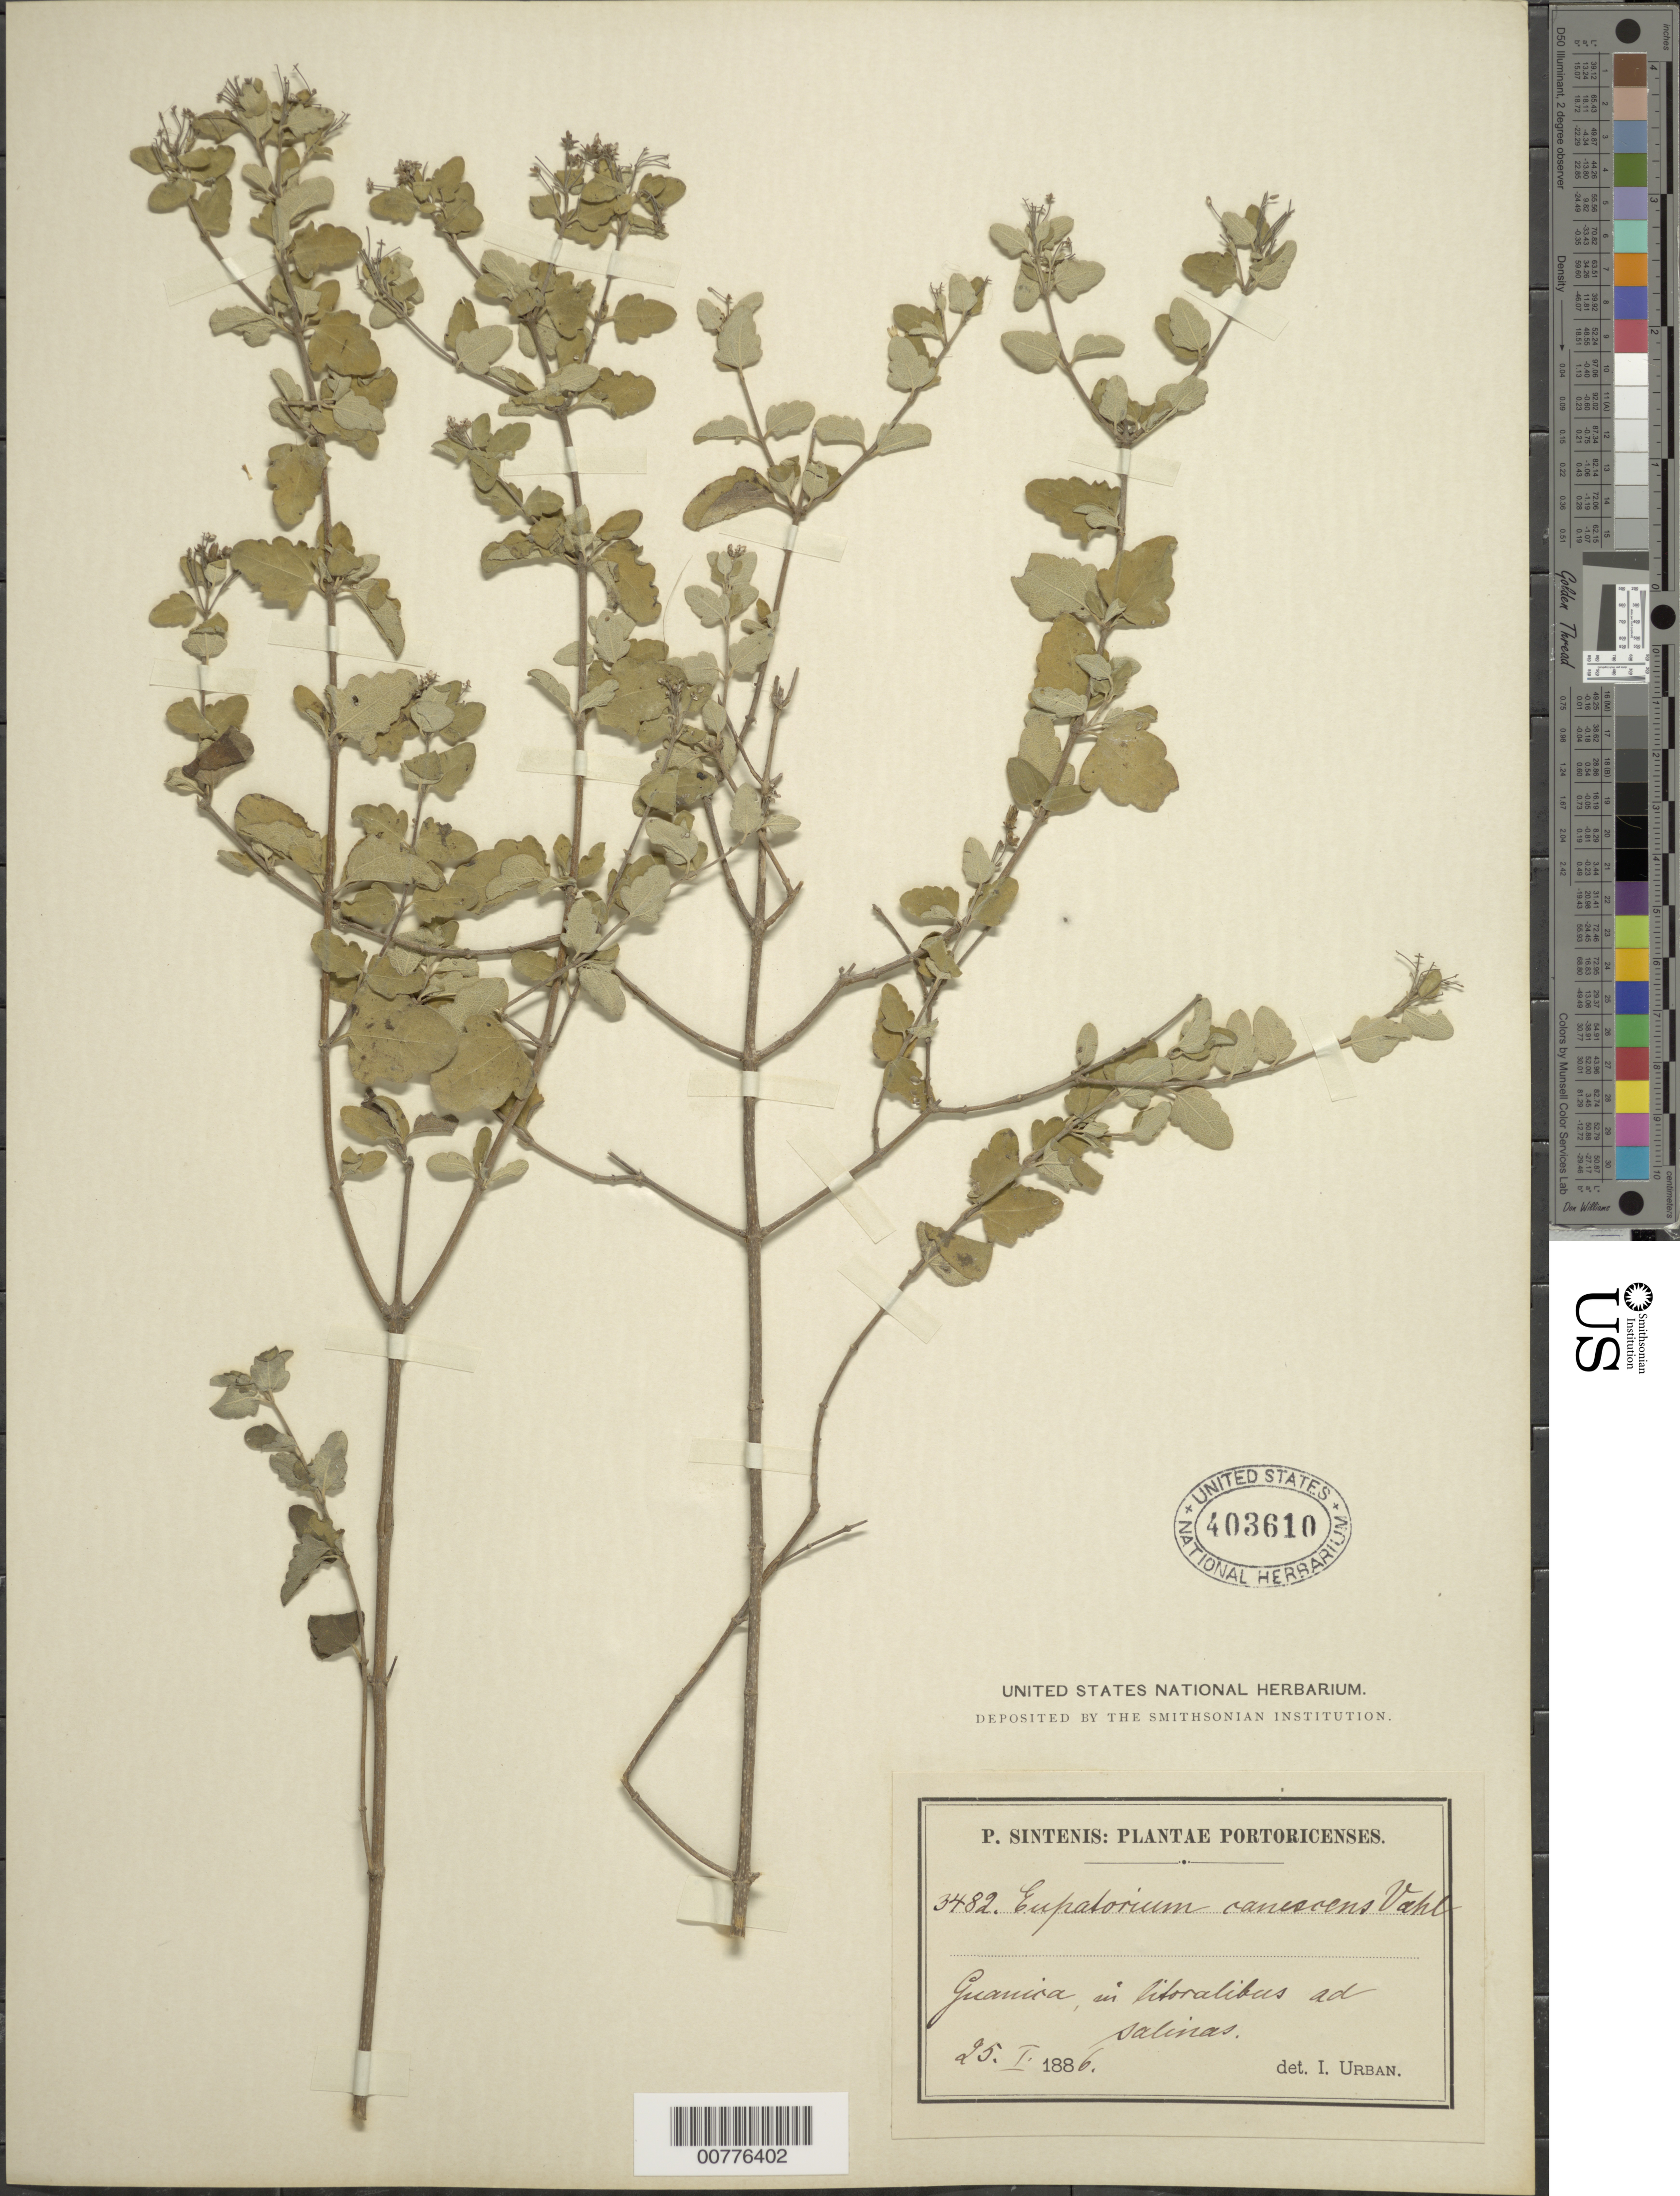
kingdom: Plantae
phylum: Tracheophyta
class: Magnoliopsida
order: Asterales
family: Asteraceae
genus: Chromolaena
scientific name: Chromolaena sinuata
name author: (Lam.) R.M. King & H. Rob.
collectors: P. Sintenis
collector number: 3482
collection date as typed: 25 Jan 1886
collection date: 1886-01-25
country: Puerto Rico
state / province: Guánica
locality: Guanica, in litoralibus ad Salinas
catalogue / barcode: US 403610